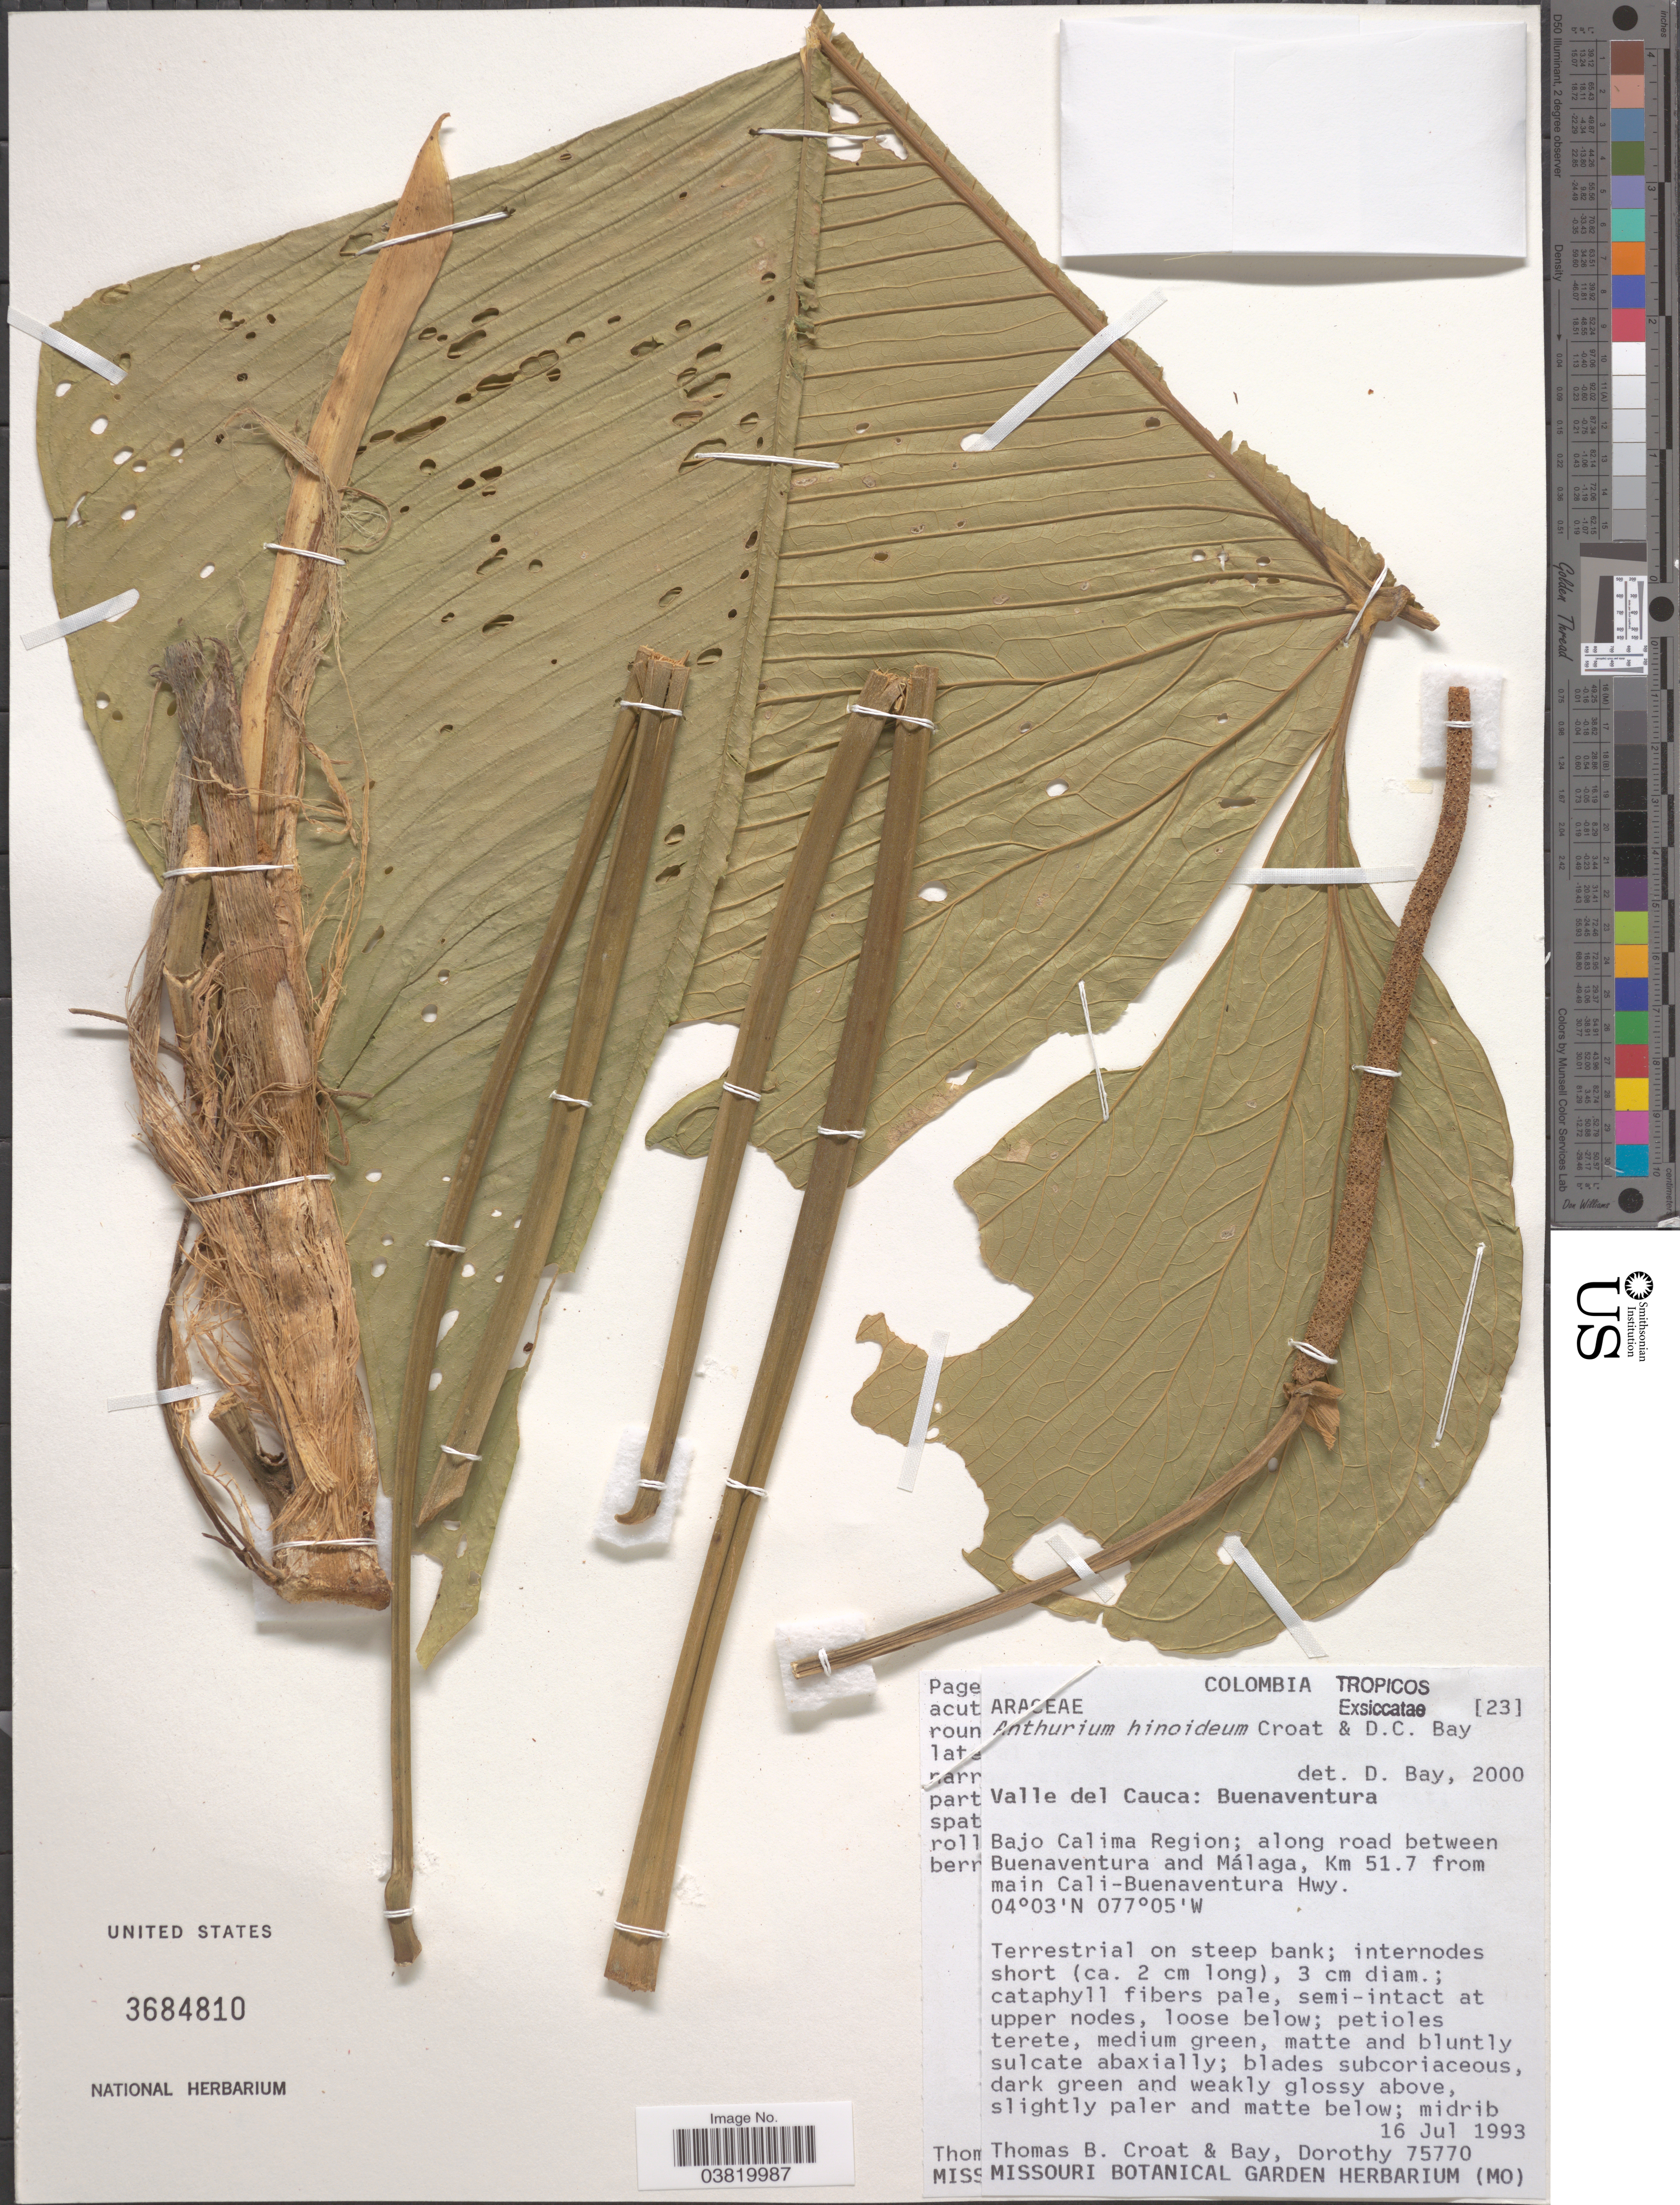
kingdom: Plantae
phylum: Tracheophyta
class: Liliopsida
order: Alismatales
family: Araceae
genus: Anthurium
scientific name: Anthurium hinoideum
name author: Croat & D.C. Bay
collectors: T. B. Croat & D. C. Bay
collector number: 75770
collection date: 1993-07-16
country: Colombia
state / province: Valle del Cauca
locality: Buenaventura. Bajo Calima Region; along road between Buenaventura and Málaga, Km 51.7 from main Cali-Buenaventura Hwy.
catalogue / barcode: US 3684810